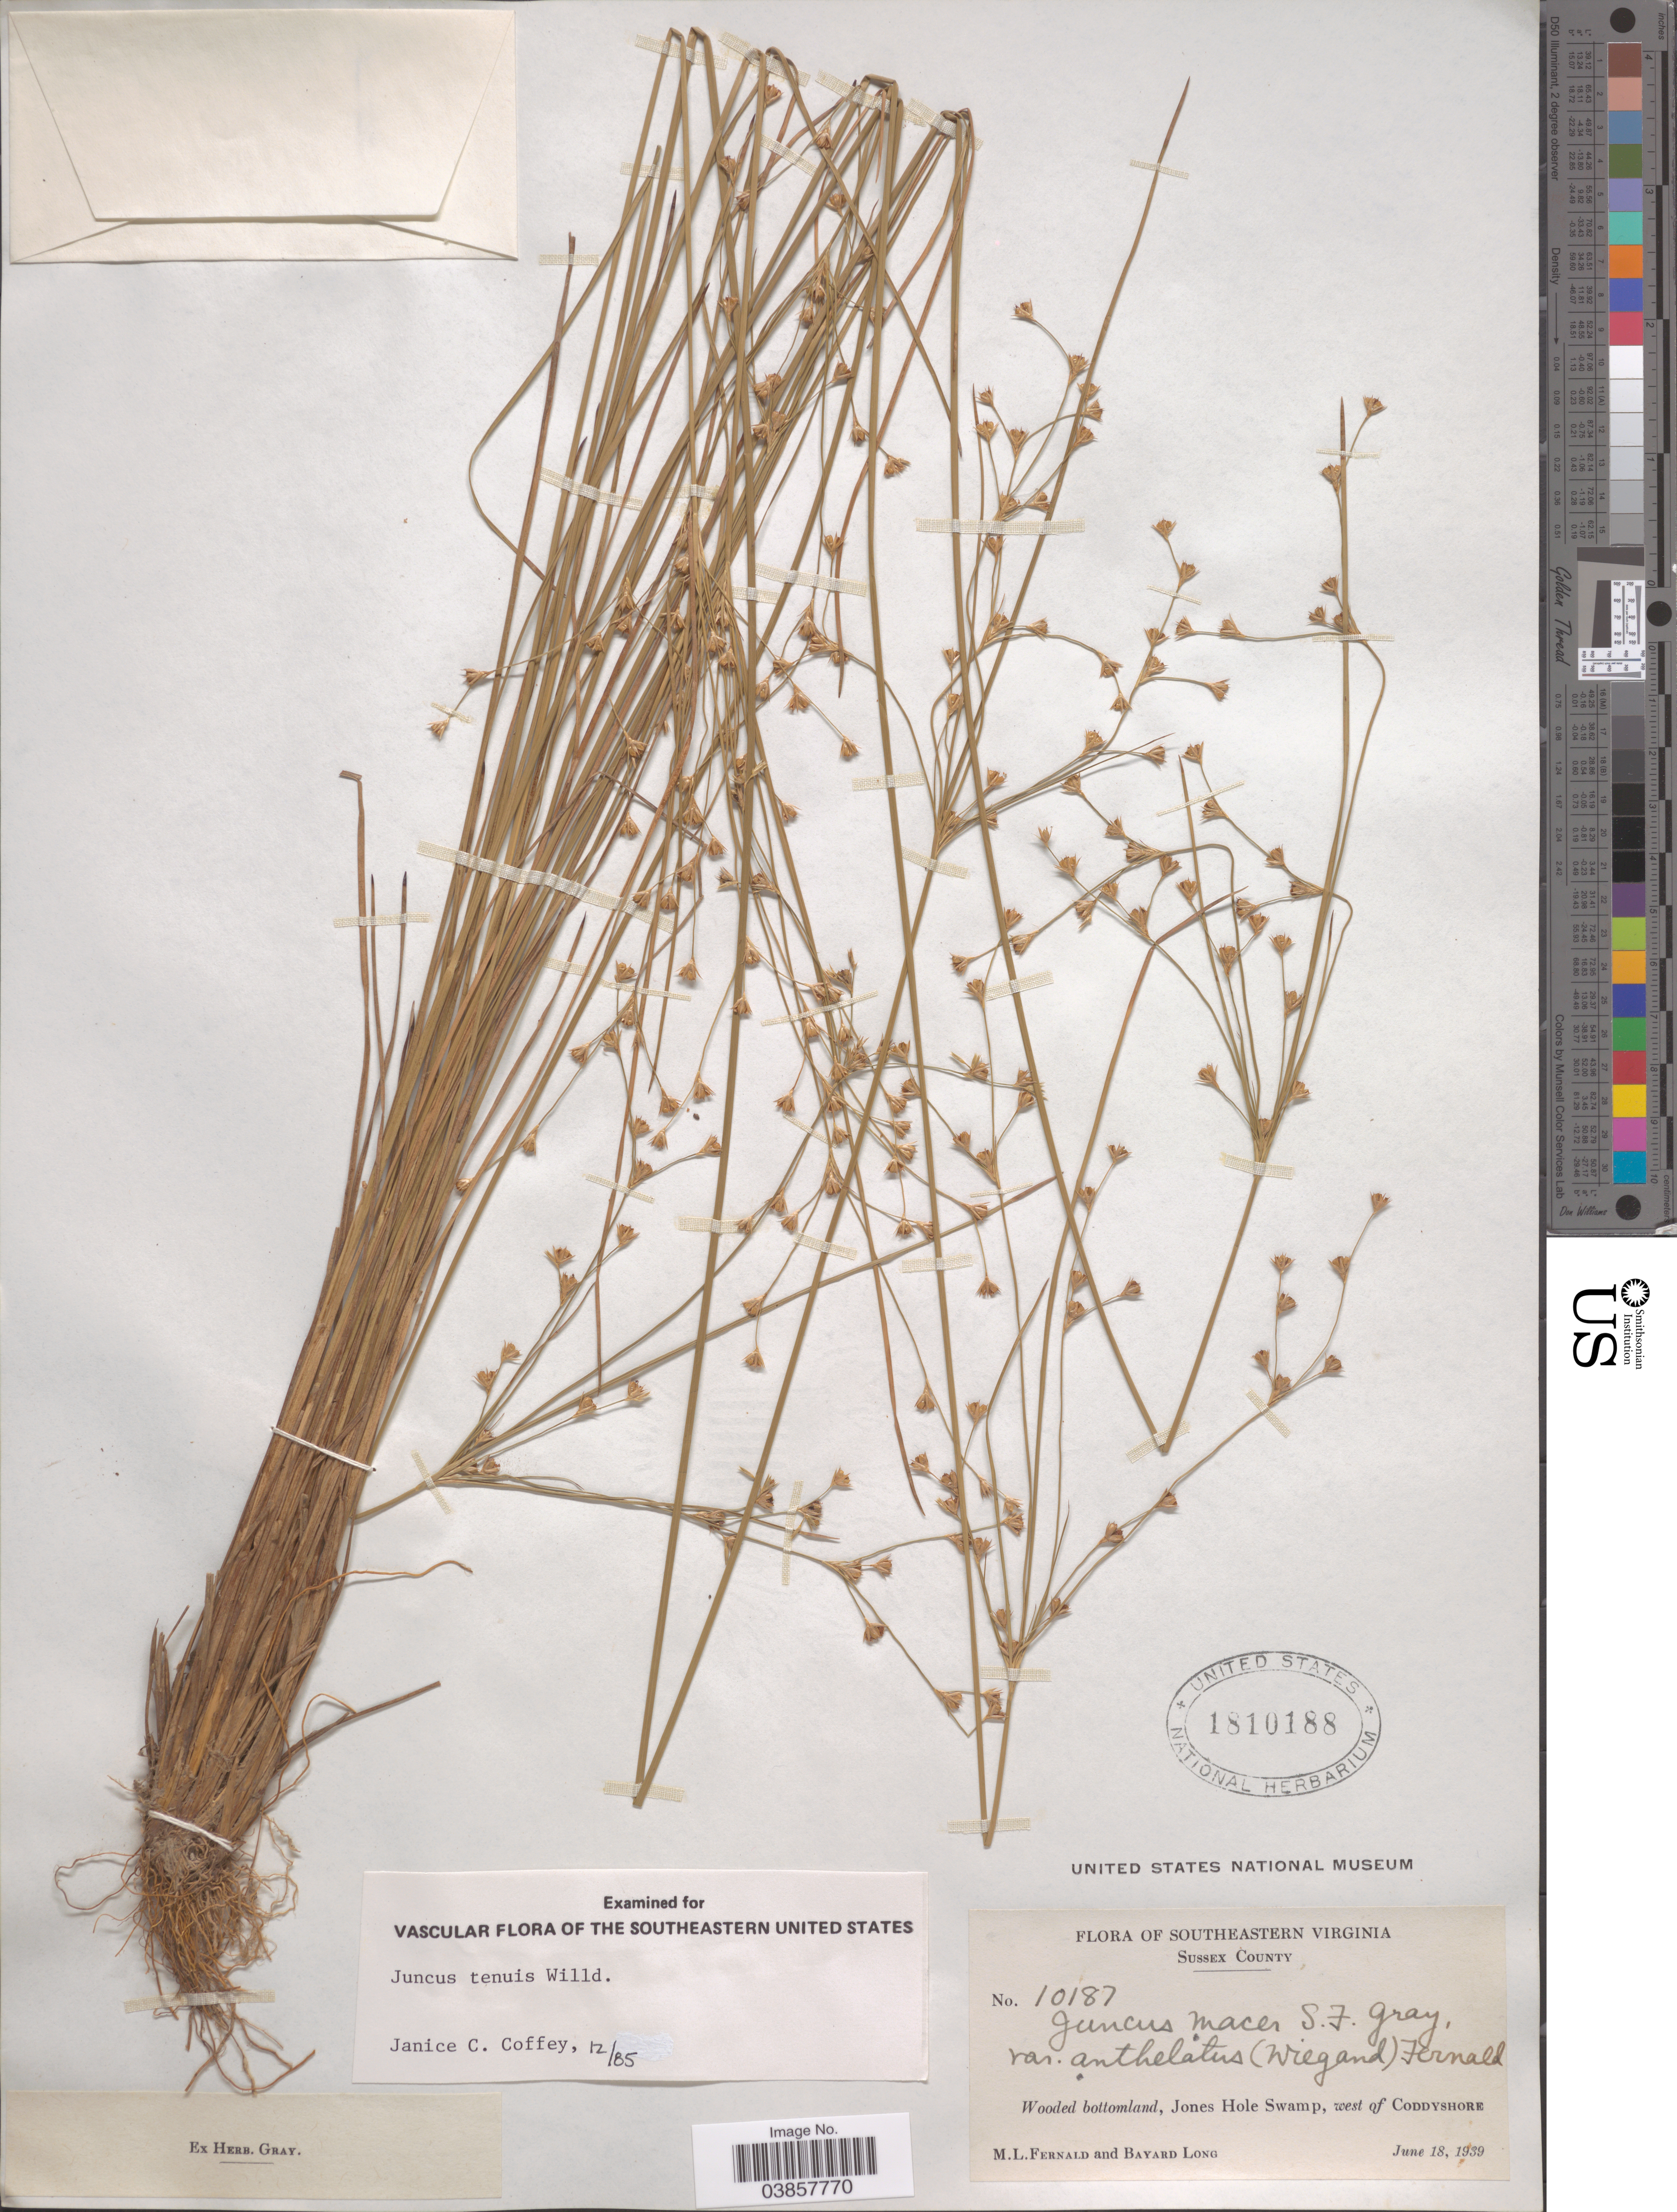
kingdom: Plantae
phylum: Tracheophyta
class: Liliopsida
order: Poales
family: Juncaceae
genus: Juncus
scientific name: Juncus tenuis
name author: Willd.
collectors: M. L. Fernald & B. Long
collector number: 10187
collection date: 1939-06-18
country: United States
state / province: Virginia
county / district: Sussex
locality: Southeastern Virginia. Sussex County. Wooded bottomland, Jones Hole Swamp, west of Coddyshore.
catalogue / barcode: US 1810188